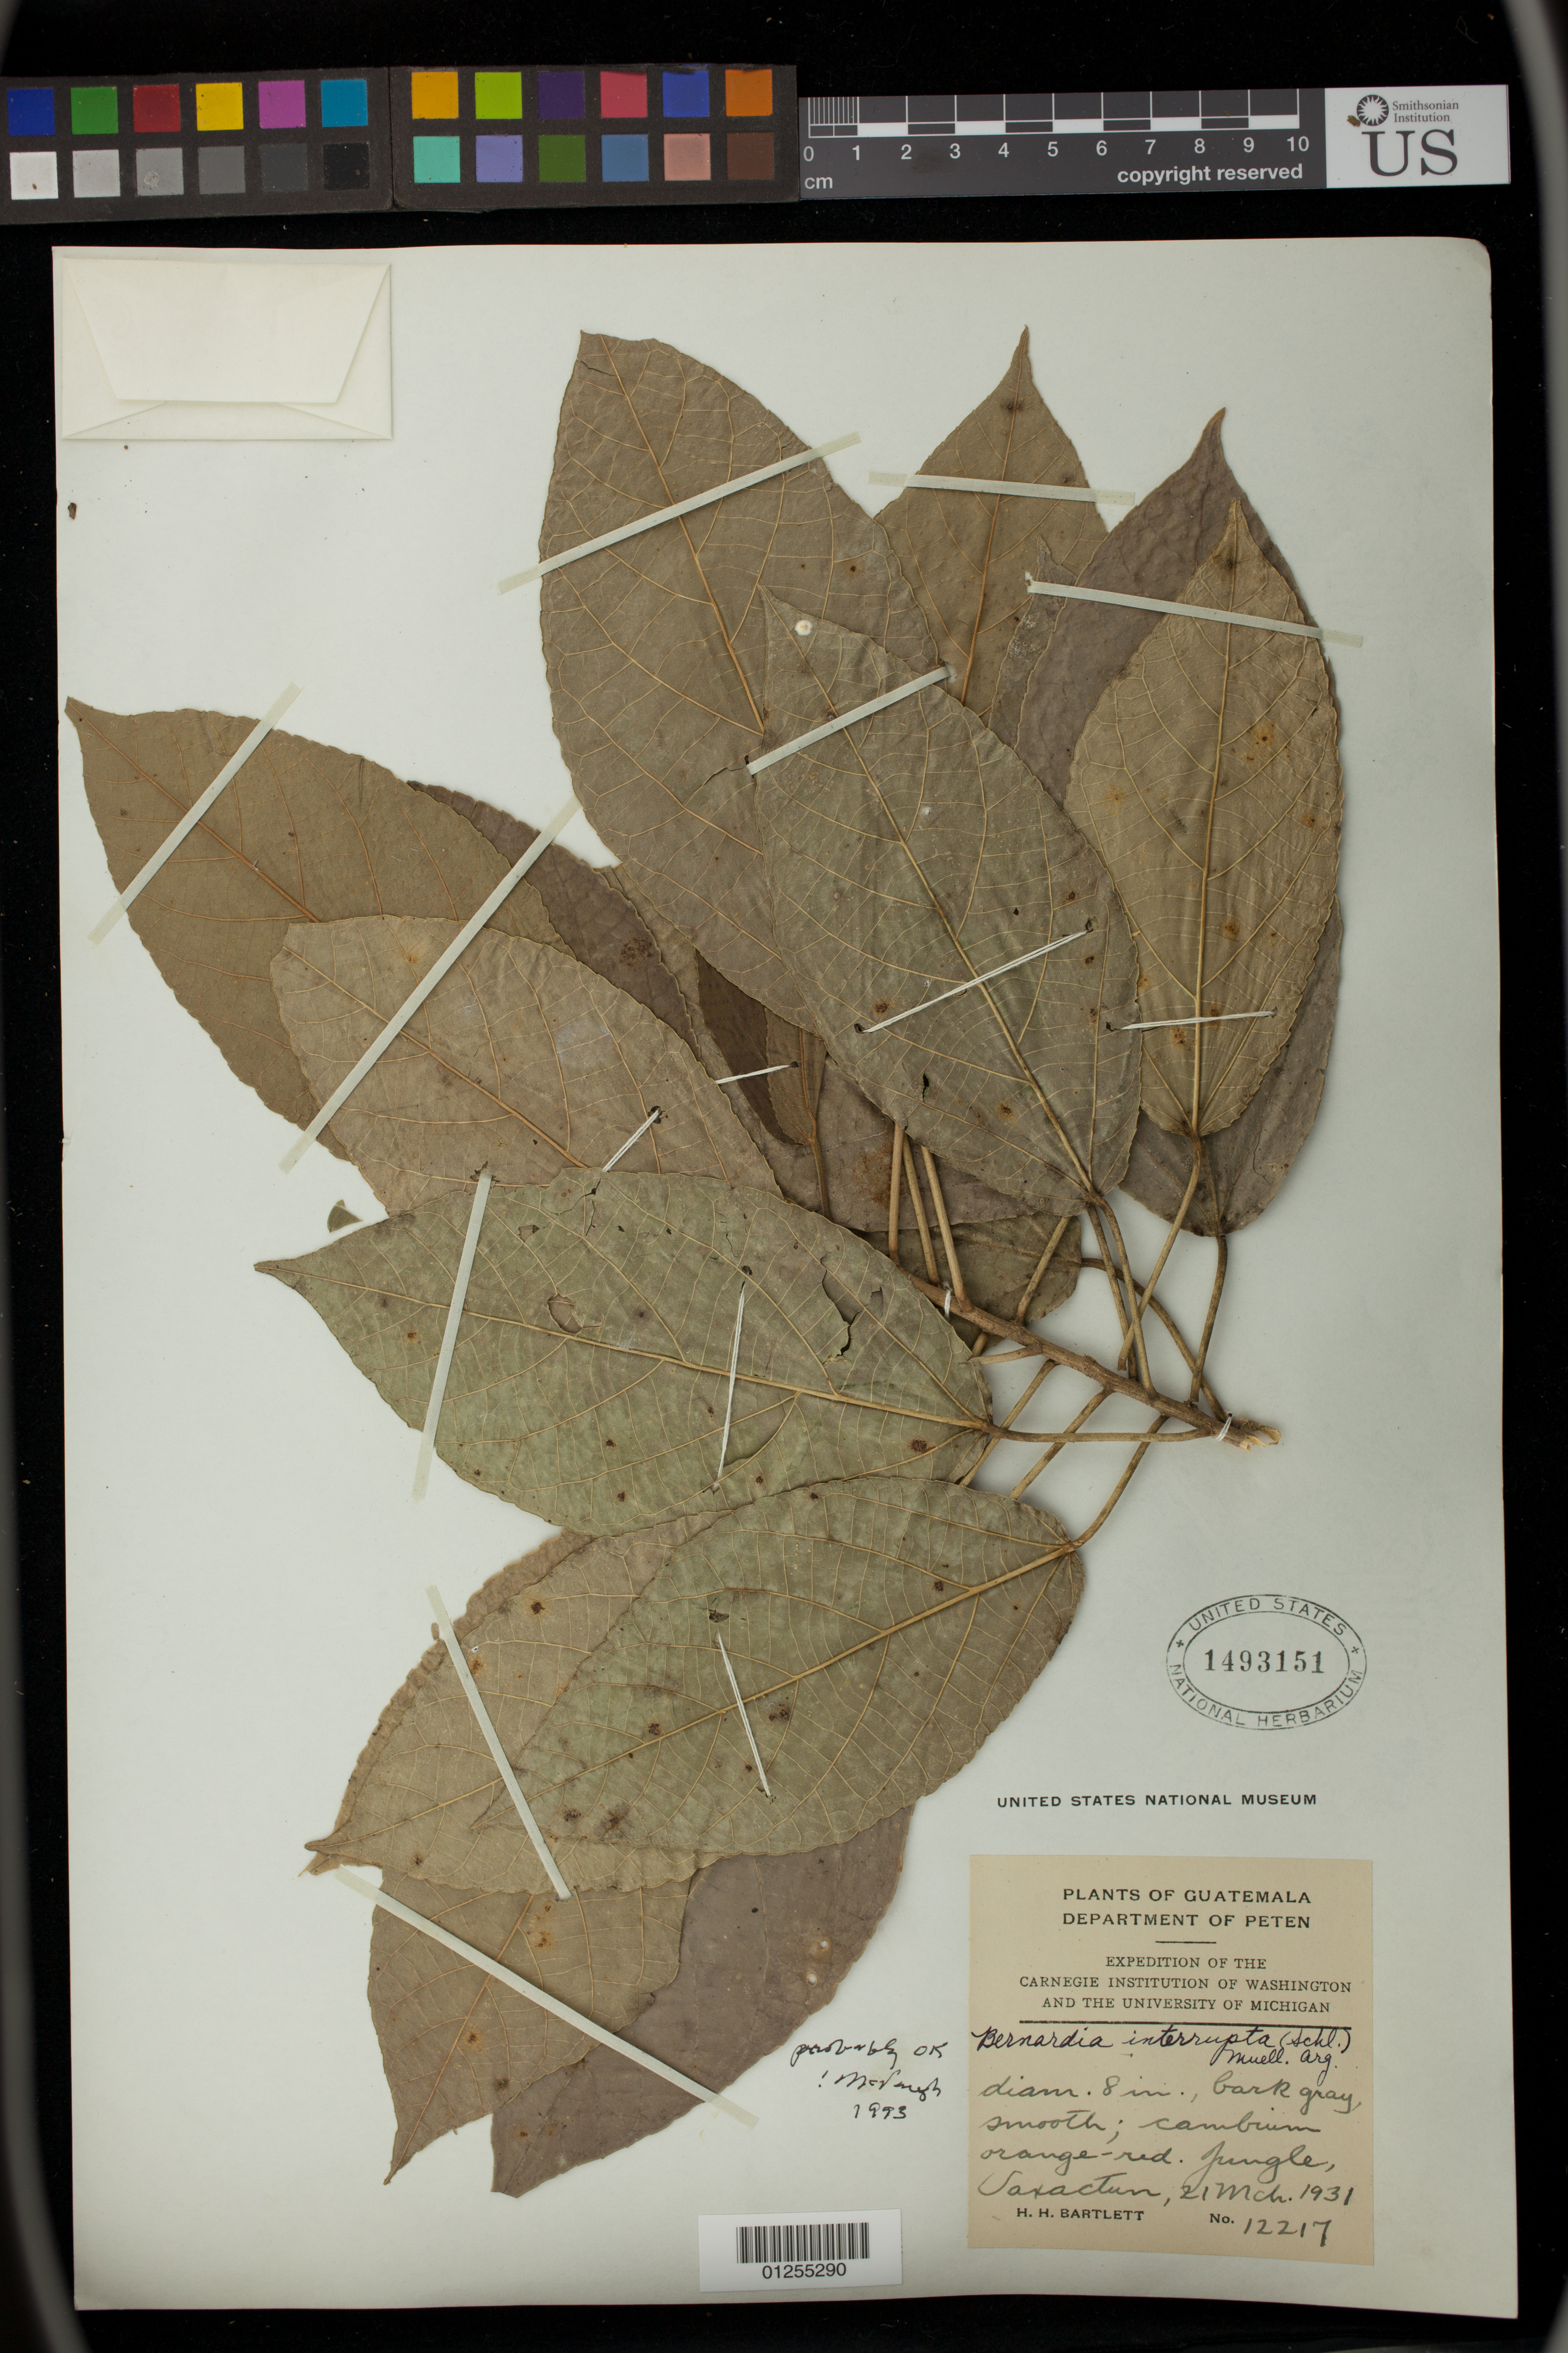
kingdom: Plantae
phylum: Tracheophyta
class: Magnoliopsida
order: Malpighiales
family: Euphorbiaceae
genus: Bernardia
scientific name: Bernardia interrupta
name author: (Schltdl.) Müll. Arg.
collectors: H. H. Bartlett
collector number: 12217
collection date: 1931-03-21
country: Guatemala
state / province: El Petén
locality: Jungle, Saxactun.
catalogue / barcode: US 1493151